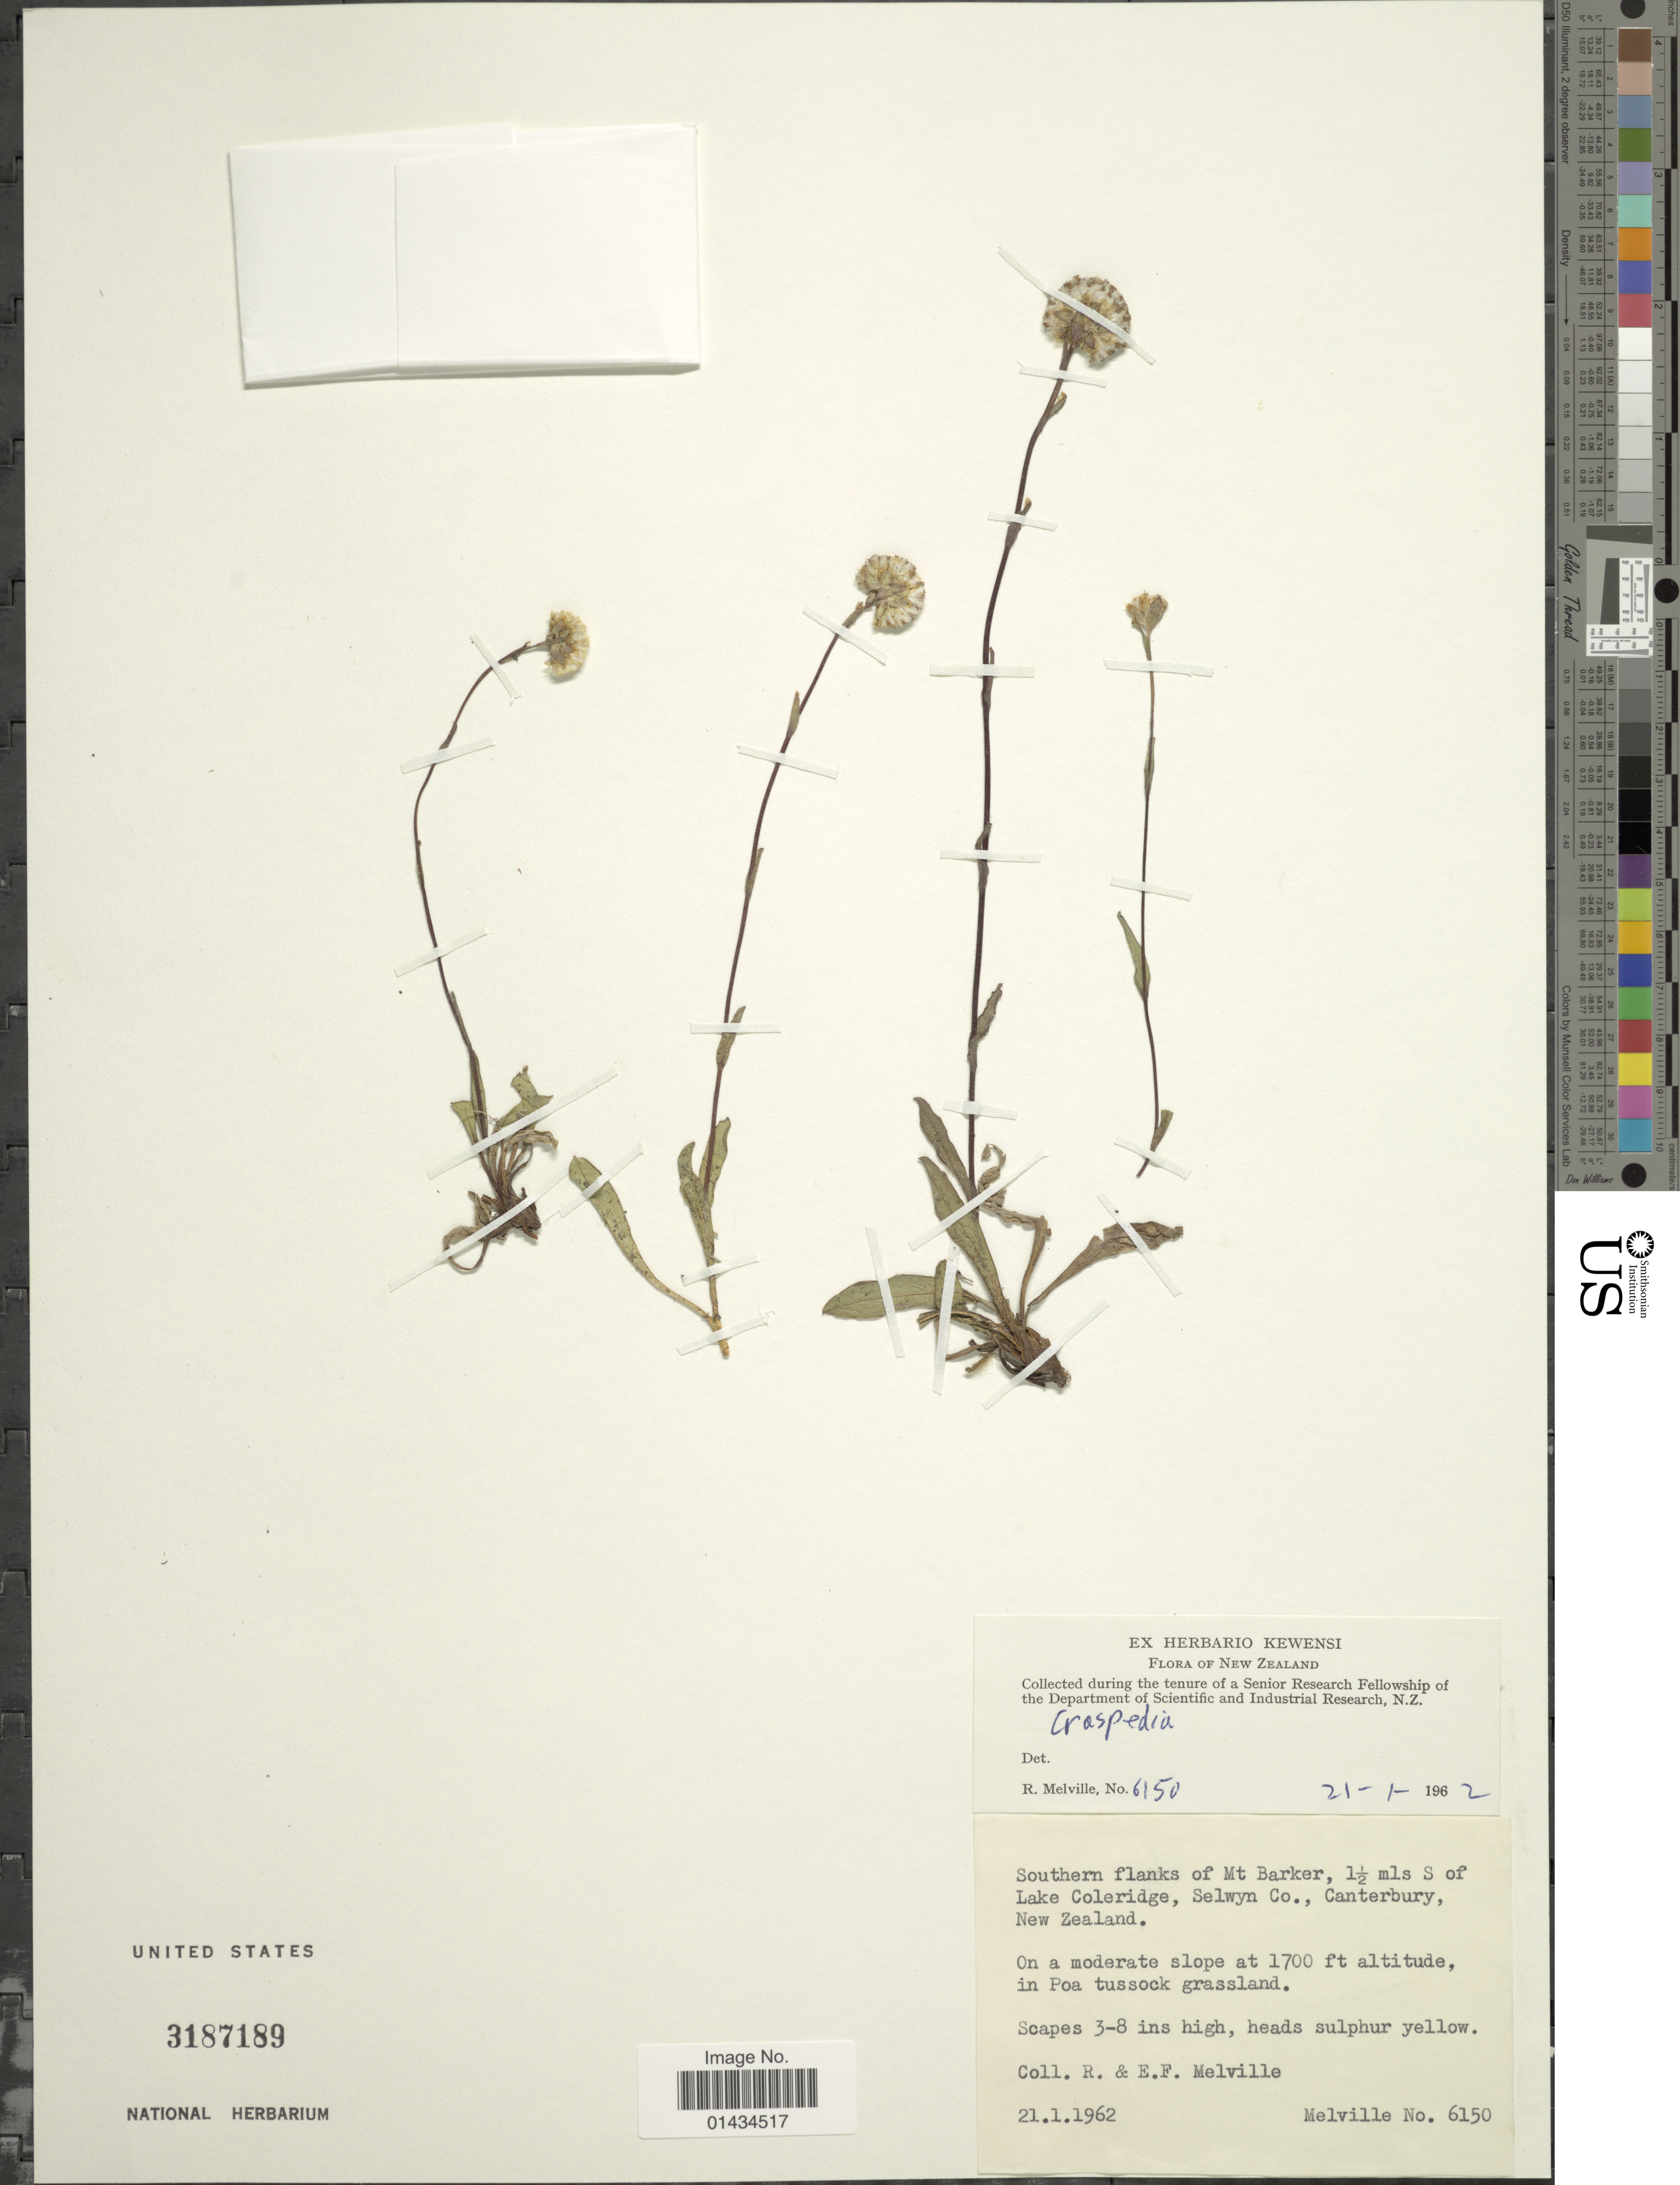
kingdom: Plantae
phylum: Tracheophyta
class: Magnoliopsida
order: Asterales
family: Asteraceae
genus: Craspedia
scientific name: Craspedia uniflora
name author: G. Forst.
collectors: R. Melville & E. Melville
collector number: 6150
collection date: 1962-01-21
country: New Zealand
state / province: Canterbury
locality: Southern flanks of Mt Barker, 1½ mls S of Lake Coleridge, Selwyn Co., on a moderate slope in Poa tussock grassland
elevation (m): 518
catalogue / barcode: US 3187189